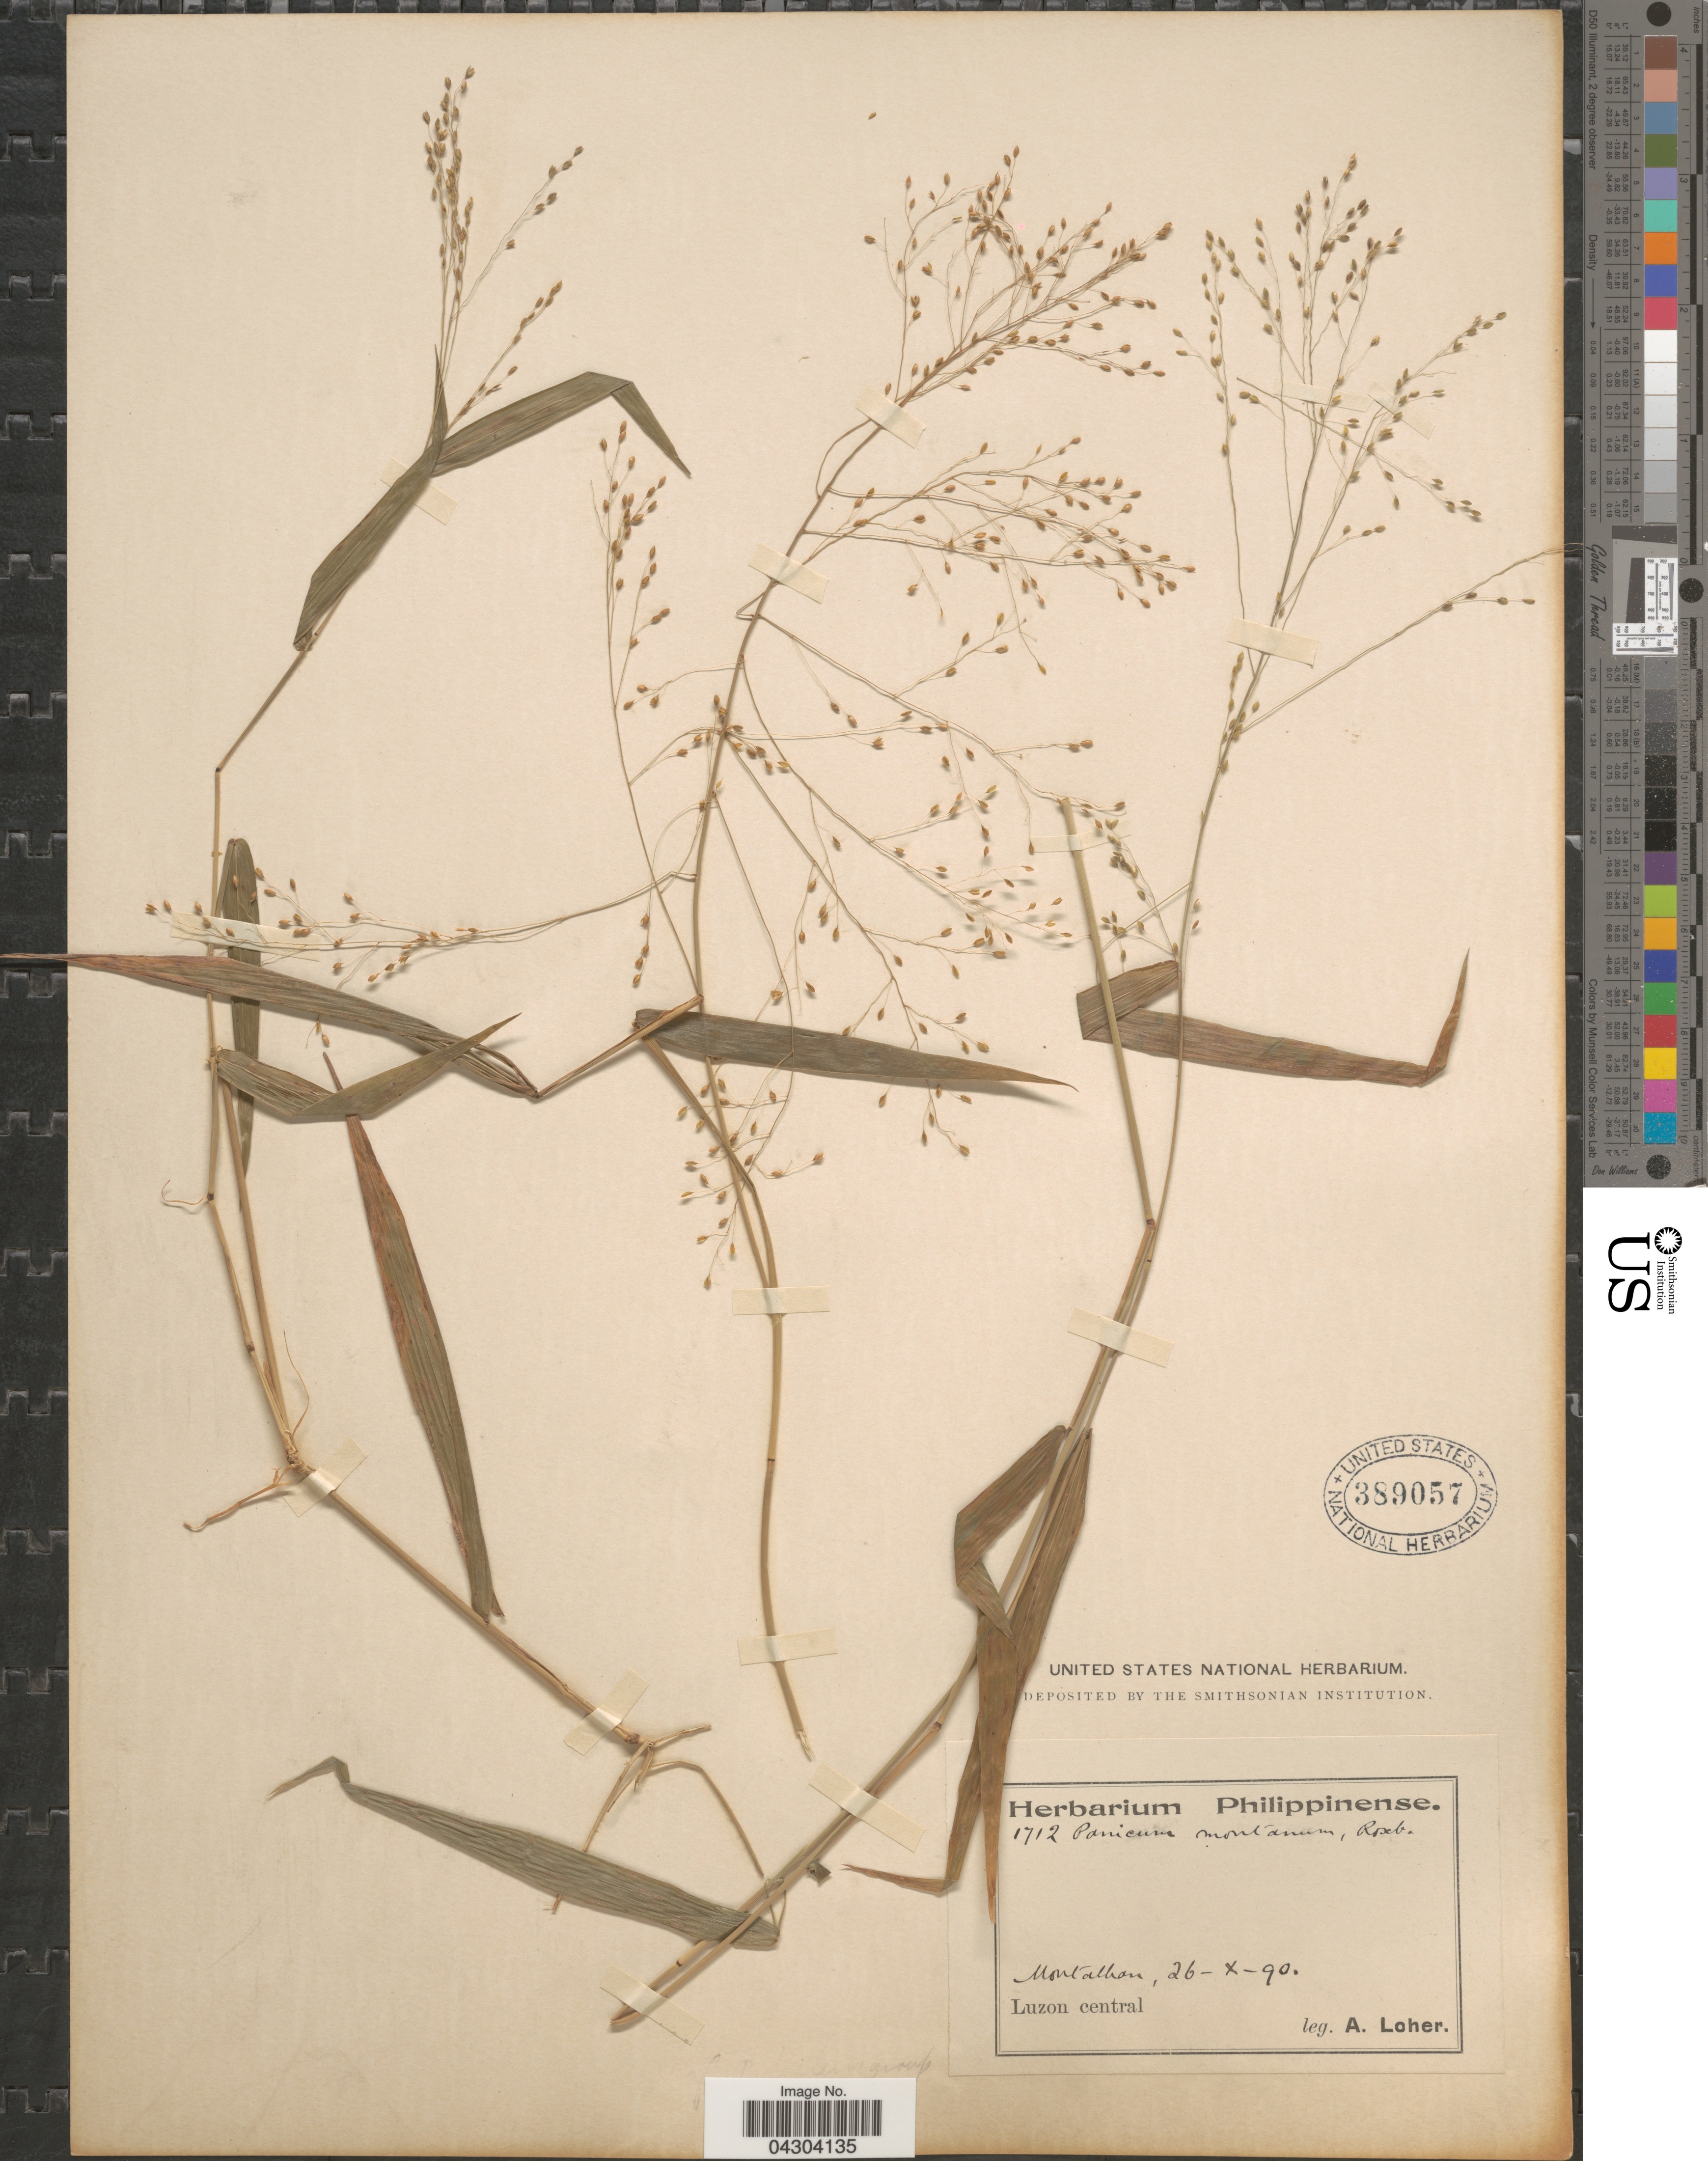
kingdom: Plantae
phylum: Tracheophyta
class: Liliopsida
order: Poales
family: Poaceae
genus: Panicum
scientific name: Panicum notatum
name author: Retz.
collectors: A. Loher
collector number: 1712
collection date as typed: Transcribed d/m/y: 26/10/90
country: Philippines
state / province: Central Luzon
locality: Montalban. Luzon central.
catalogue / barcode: US 389057